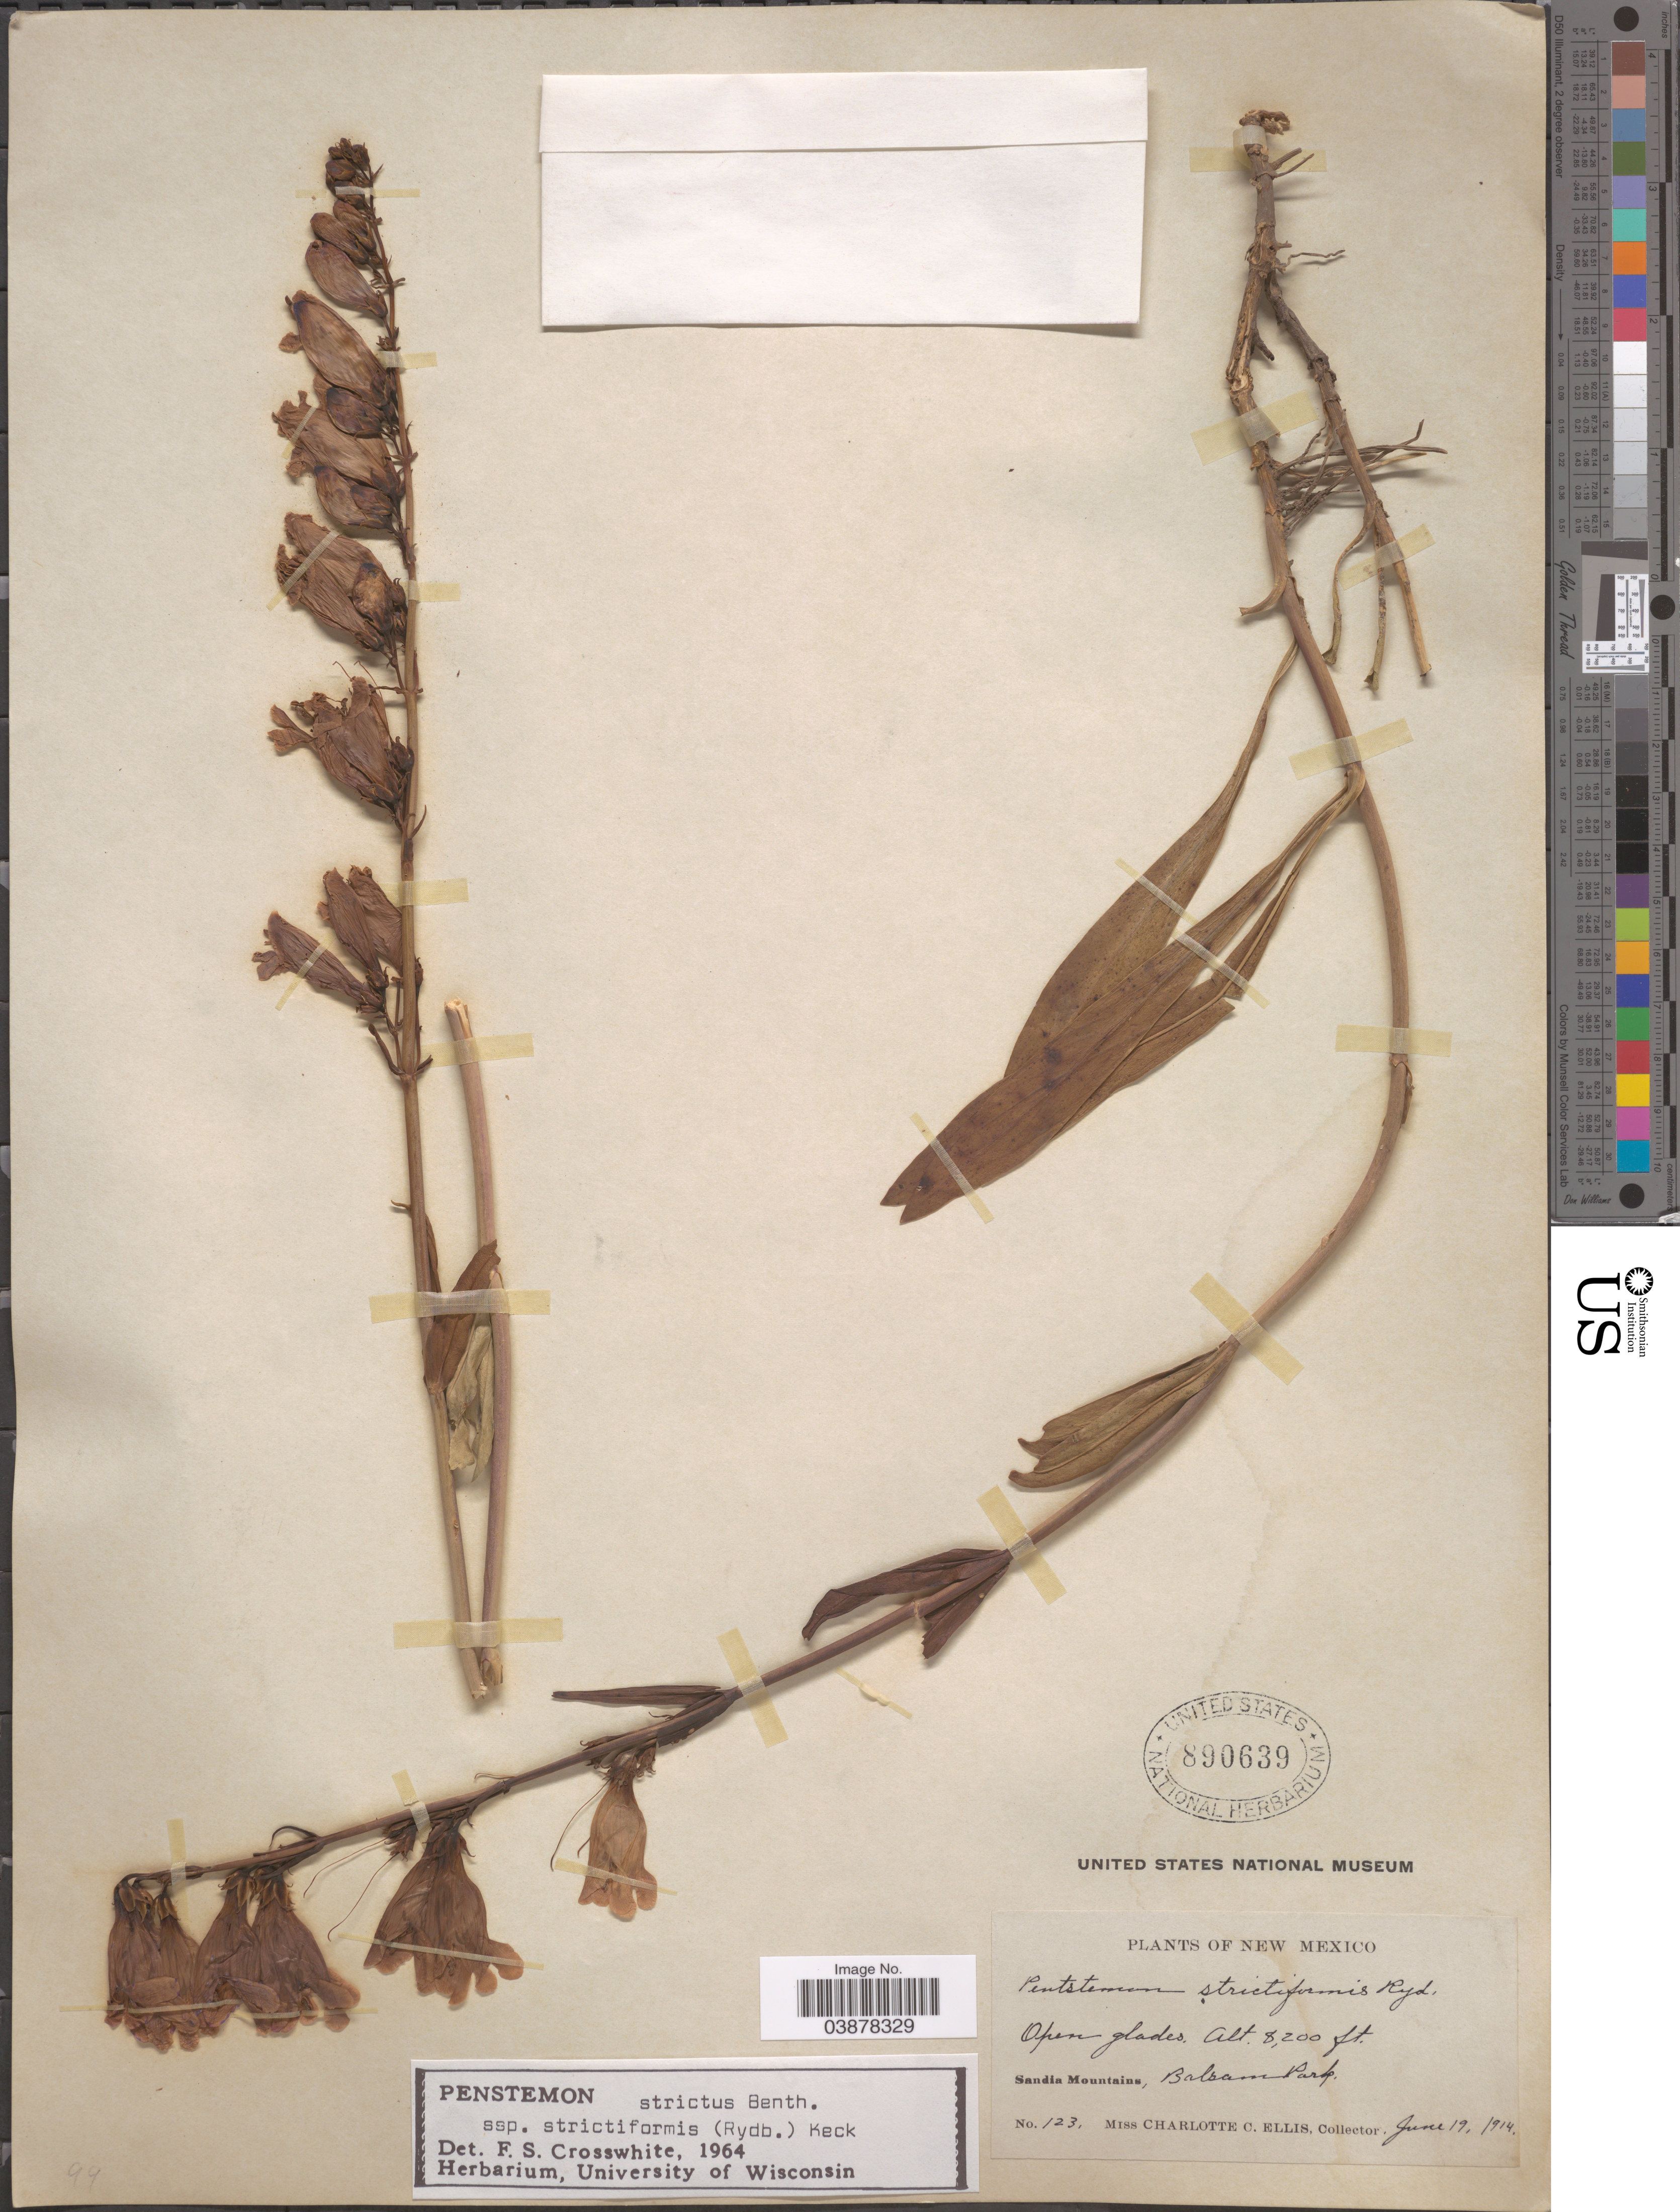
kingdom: Plantae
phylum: Tracheophyta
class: Magnoliopsida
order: Lamiales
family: Plantaginaceae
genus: Penstemon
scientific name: Penstemon strictus subsp. strictiformis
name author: (Rydb.) D.D. Keck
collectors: C. C. Ellis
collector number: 123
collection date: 1914-06-19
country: United States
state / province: New Mexico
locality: Sandia Mountains, Balsam Park.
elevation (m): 2499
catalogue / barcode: US 890639